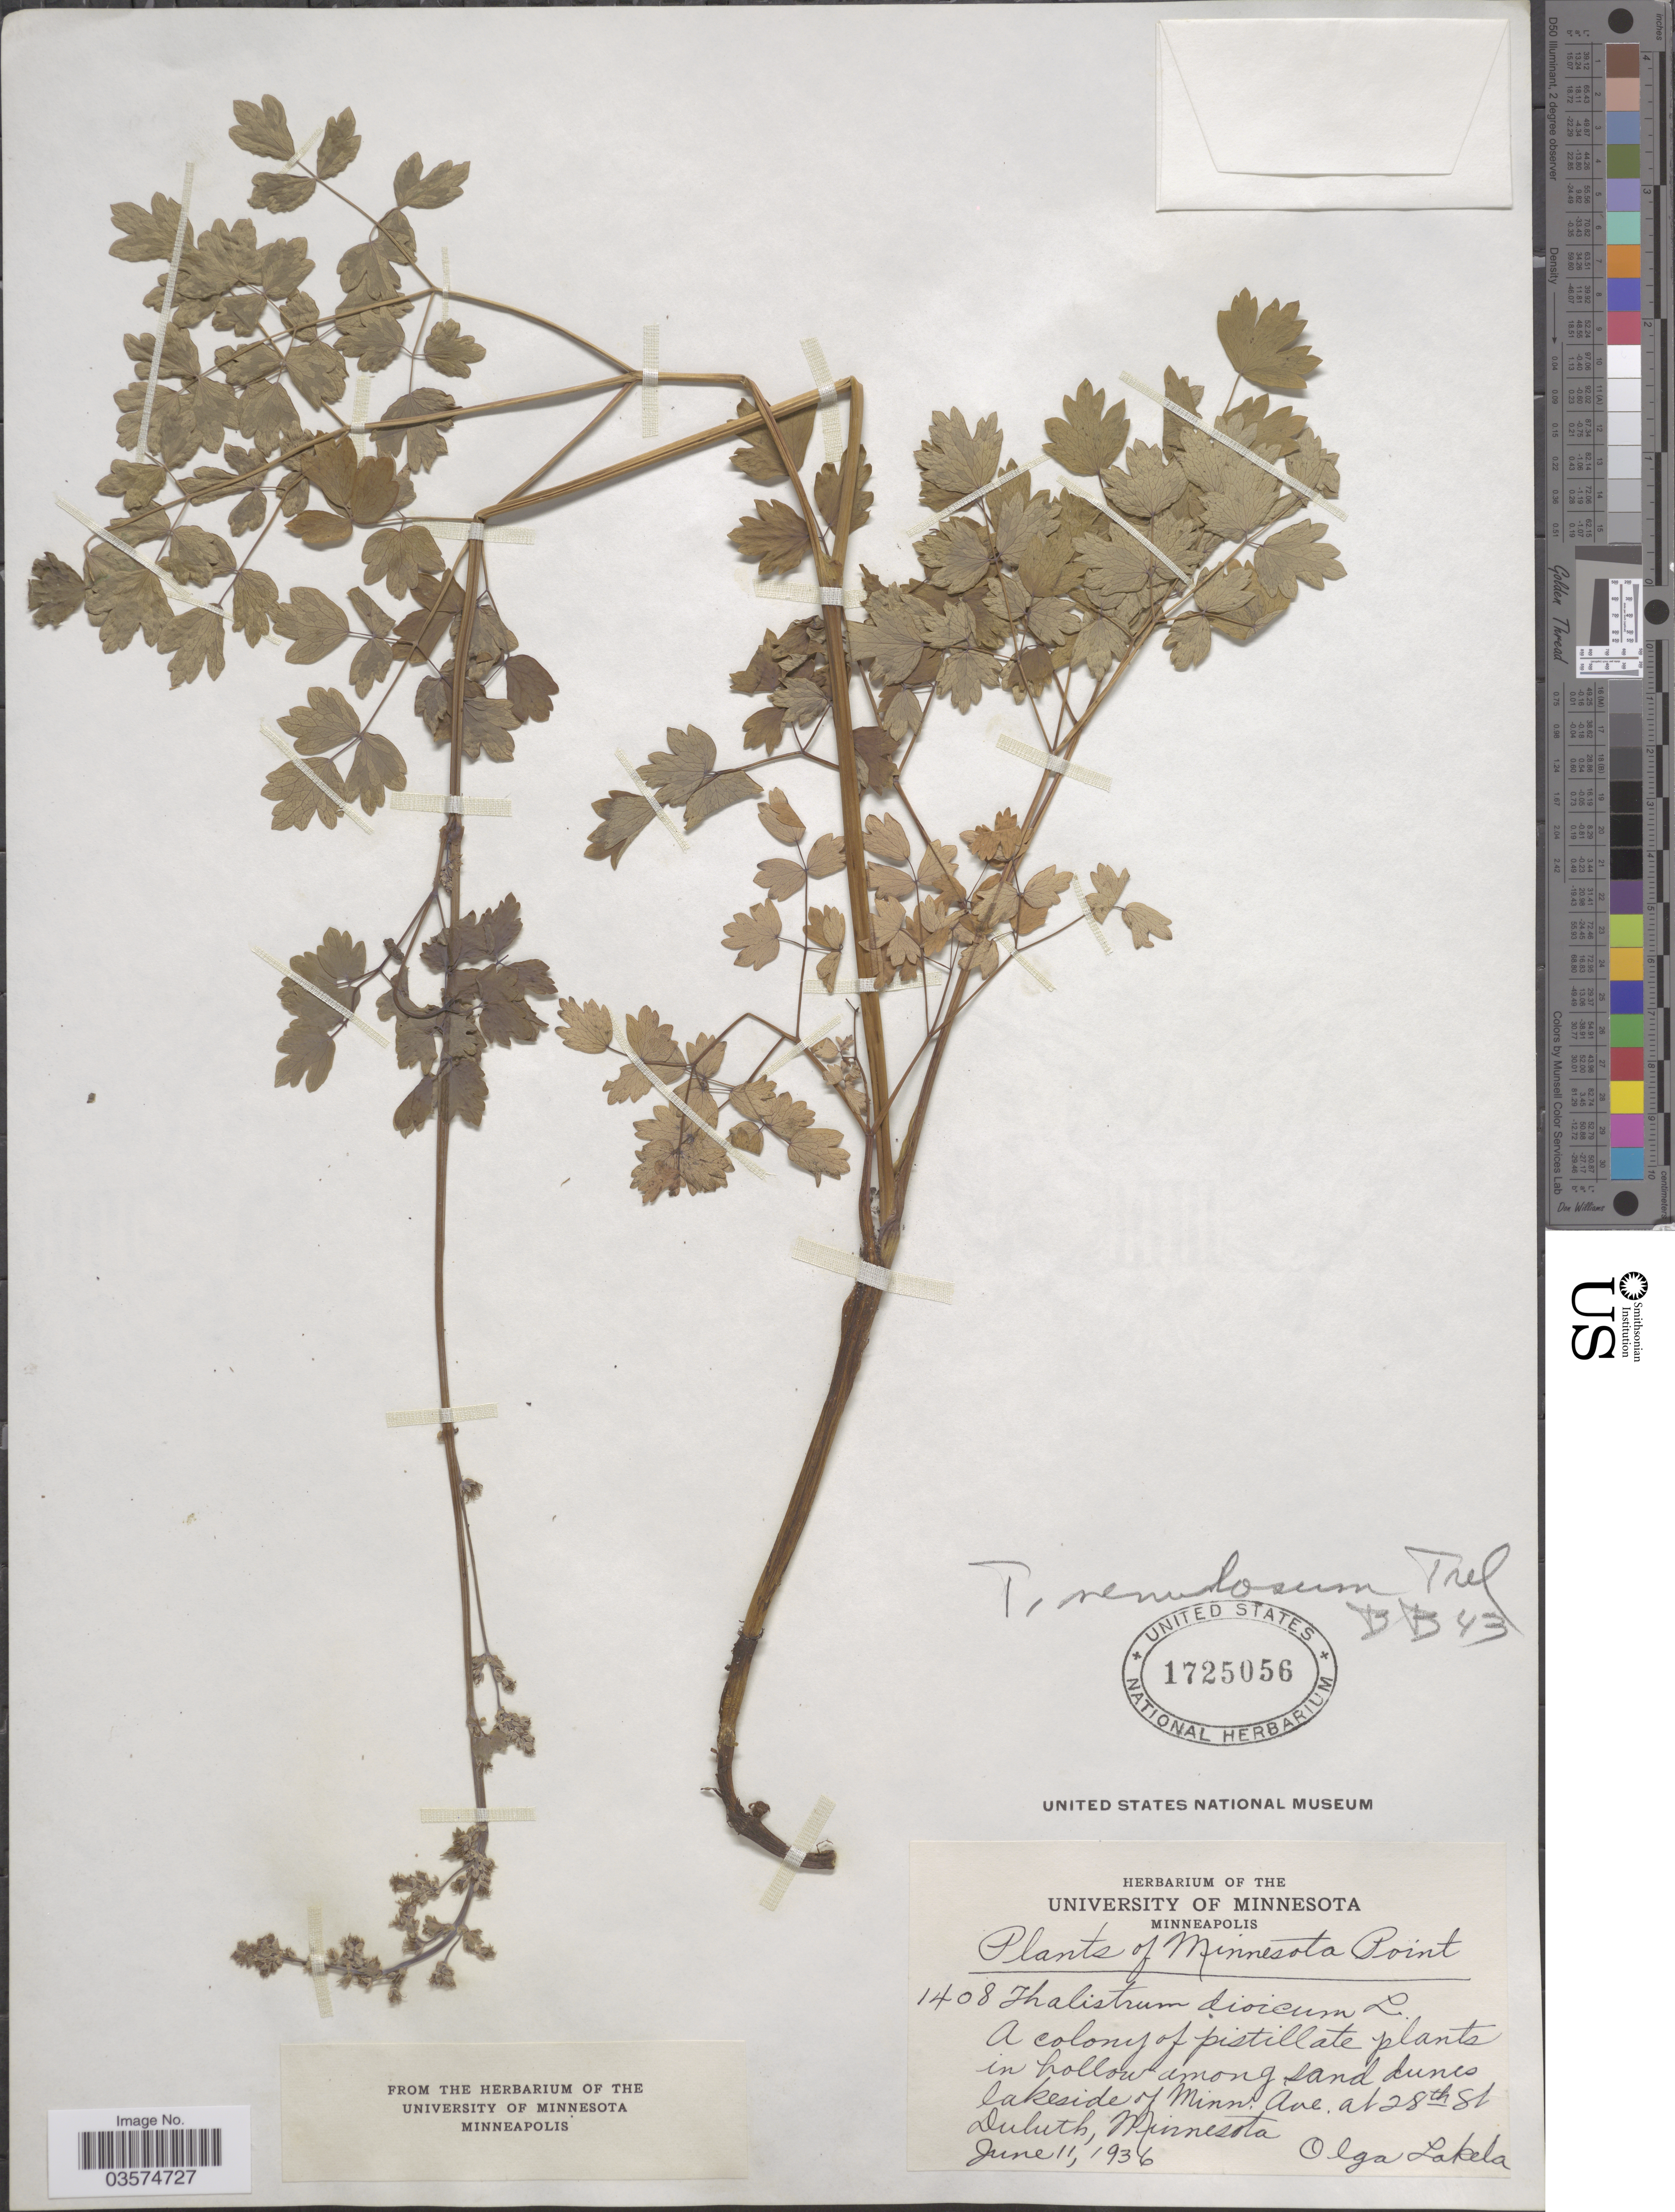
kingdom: Plantae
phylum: Tracheophyta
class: Magnoliopsida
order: Ranunculales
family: Ranunculaceae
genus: Thalictrum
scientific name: Thalictrum venulosum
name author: Trel.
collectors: O. K. Lakela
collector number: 1408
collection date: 1936-06-11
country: United States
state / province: Minnesota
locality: Minnesota Point. Lakeside of Minn. Ave at 28th St Duluth.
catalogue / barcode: US 1725056